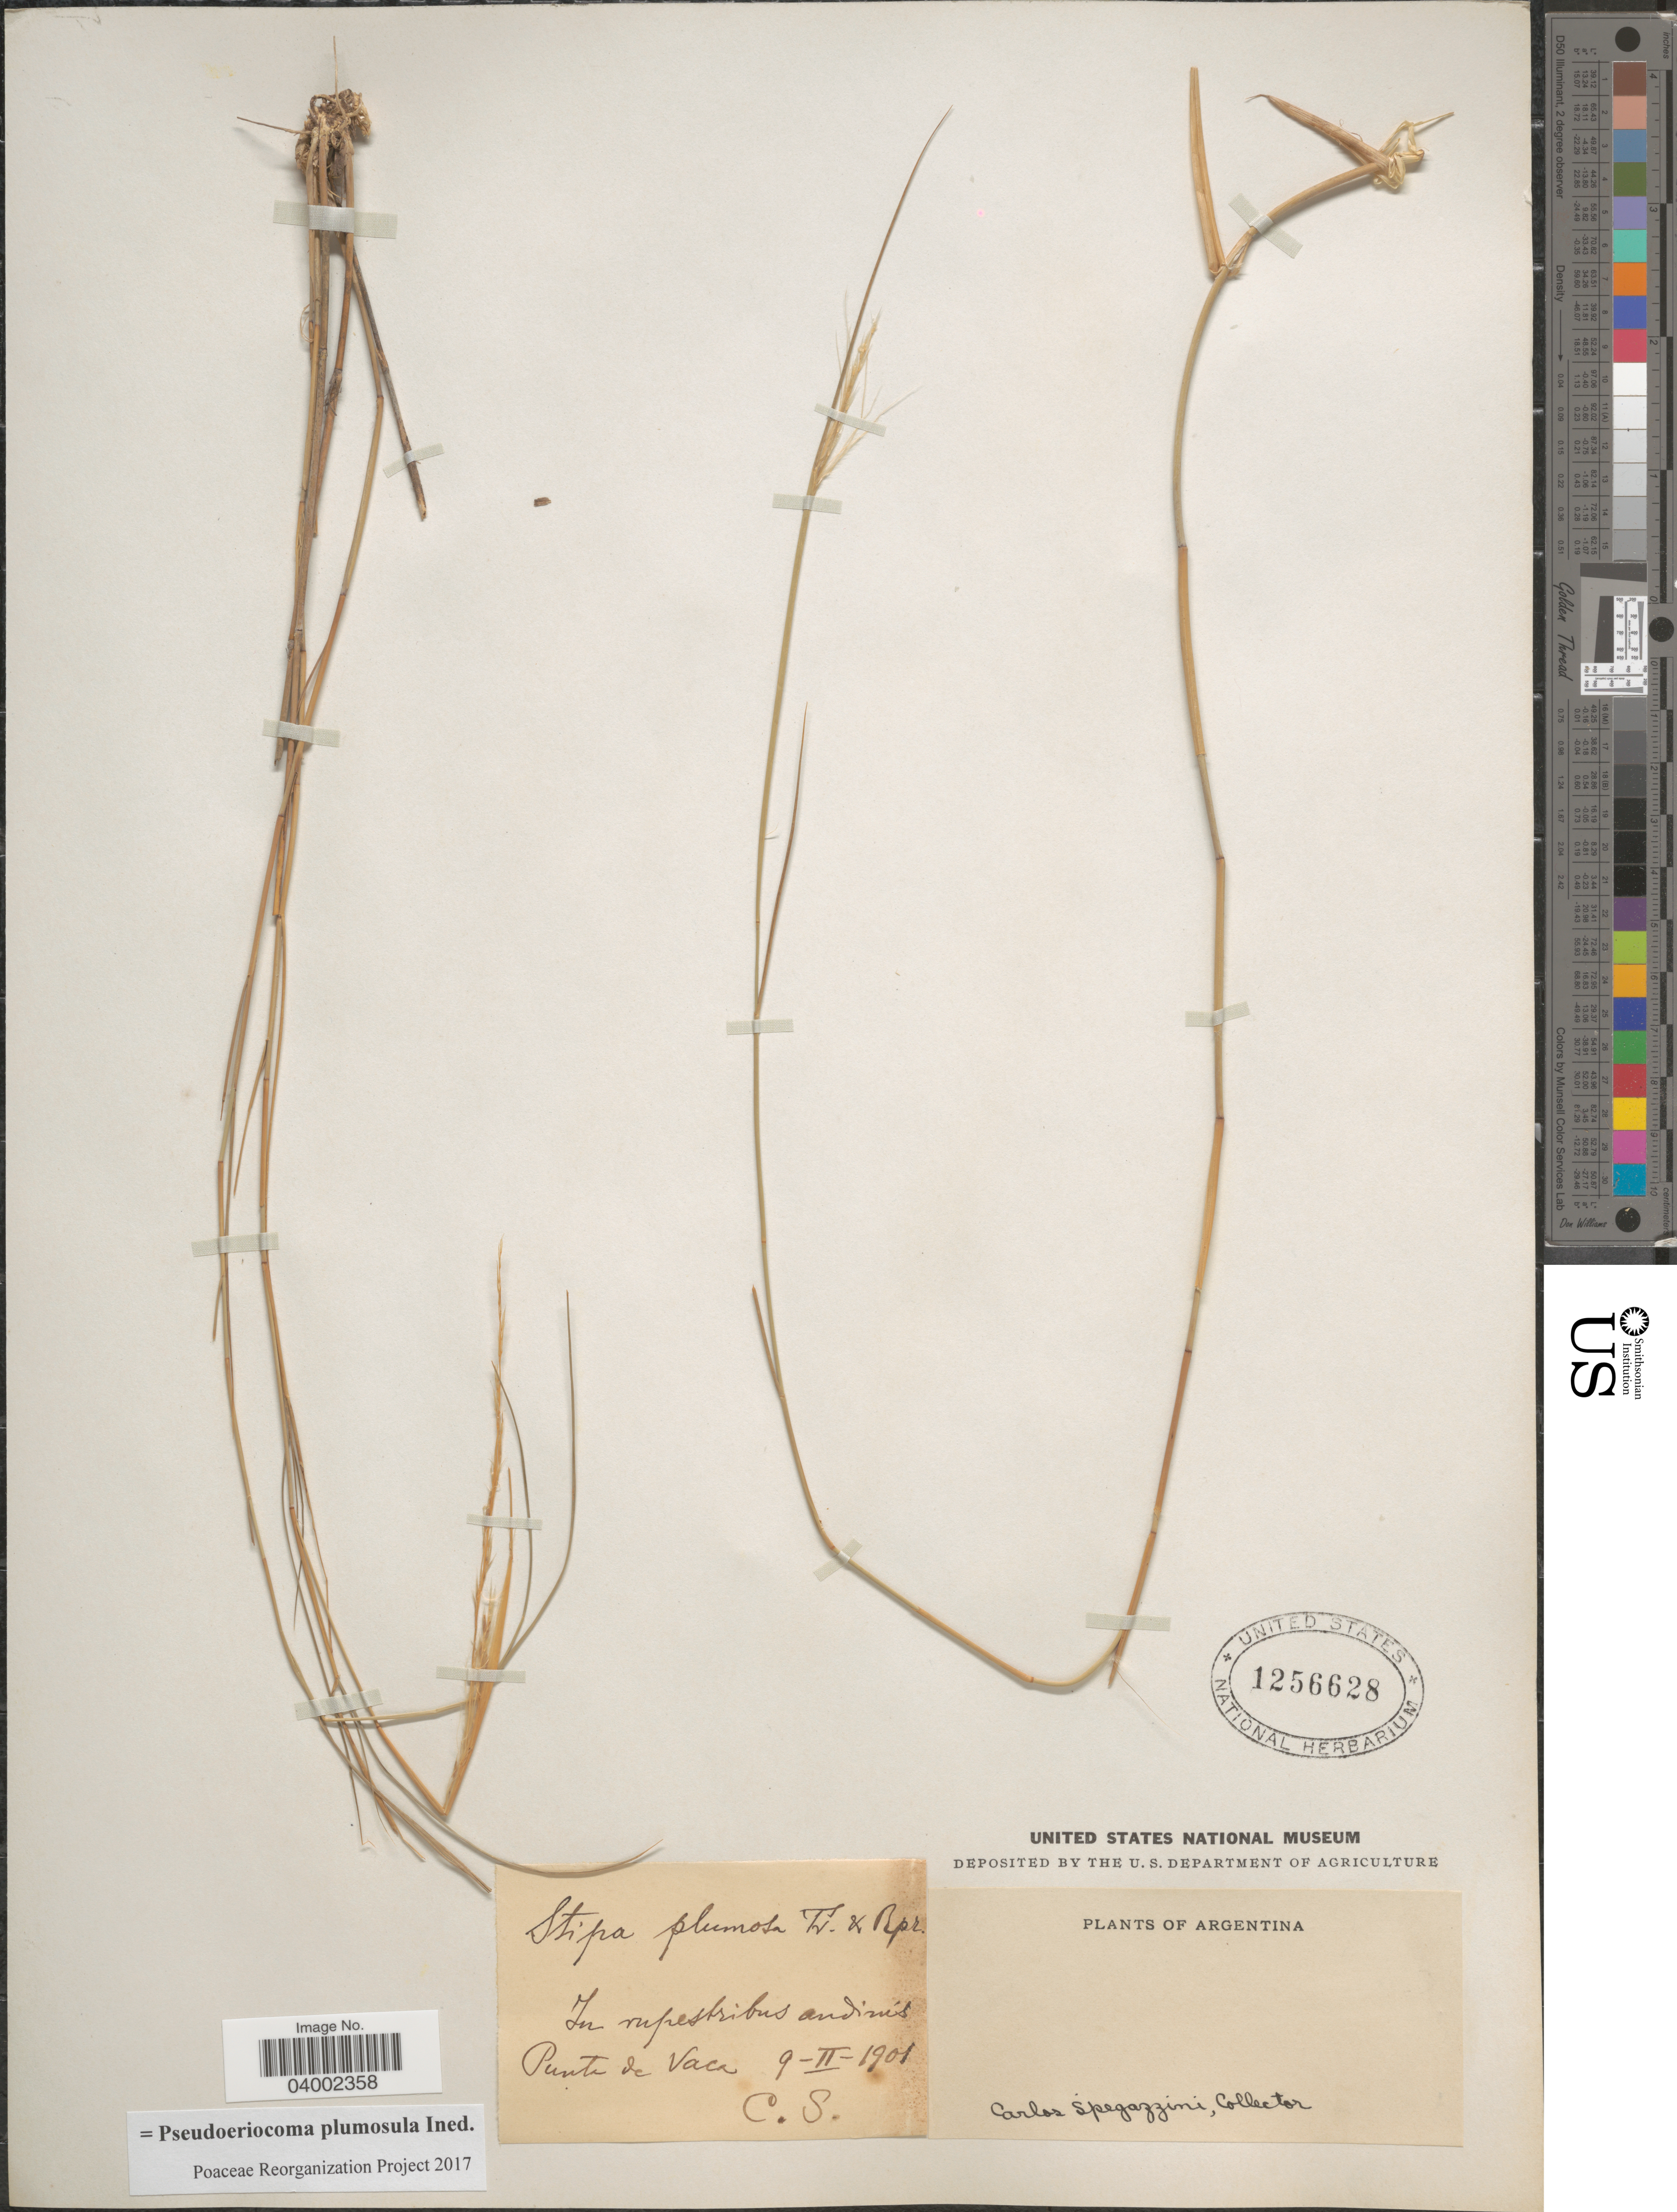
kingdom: Plantae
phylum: Tracheophyta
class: Liliopsida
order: Poales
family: Poaceae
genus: Pseudoeriocoma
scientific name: Pseudoeriocoma plumosula ined.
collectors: C. L. Spegazzini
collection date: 1901-02-09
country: Argentina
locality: In rupestribus andinis Punte de Vaca.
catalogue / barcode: US 1256628